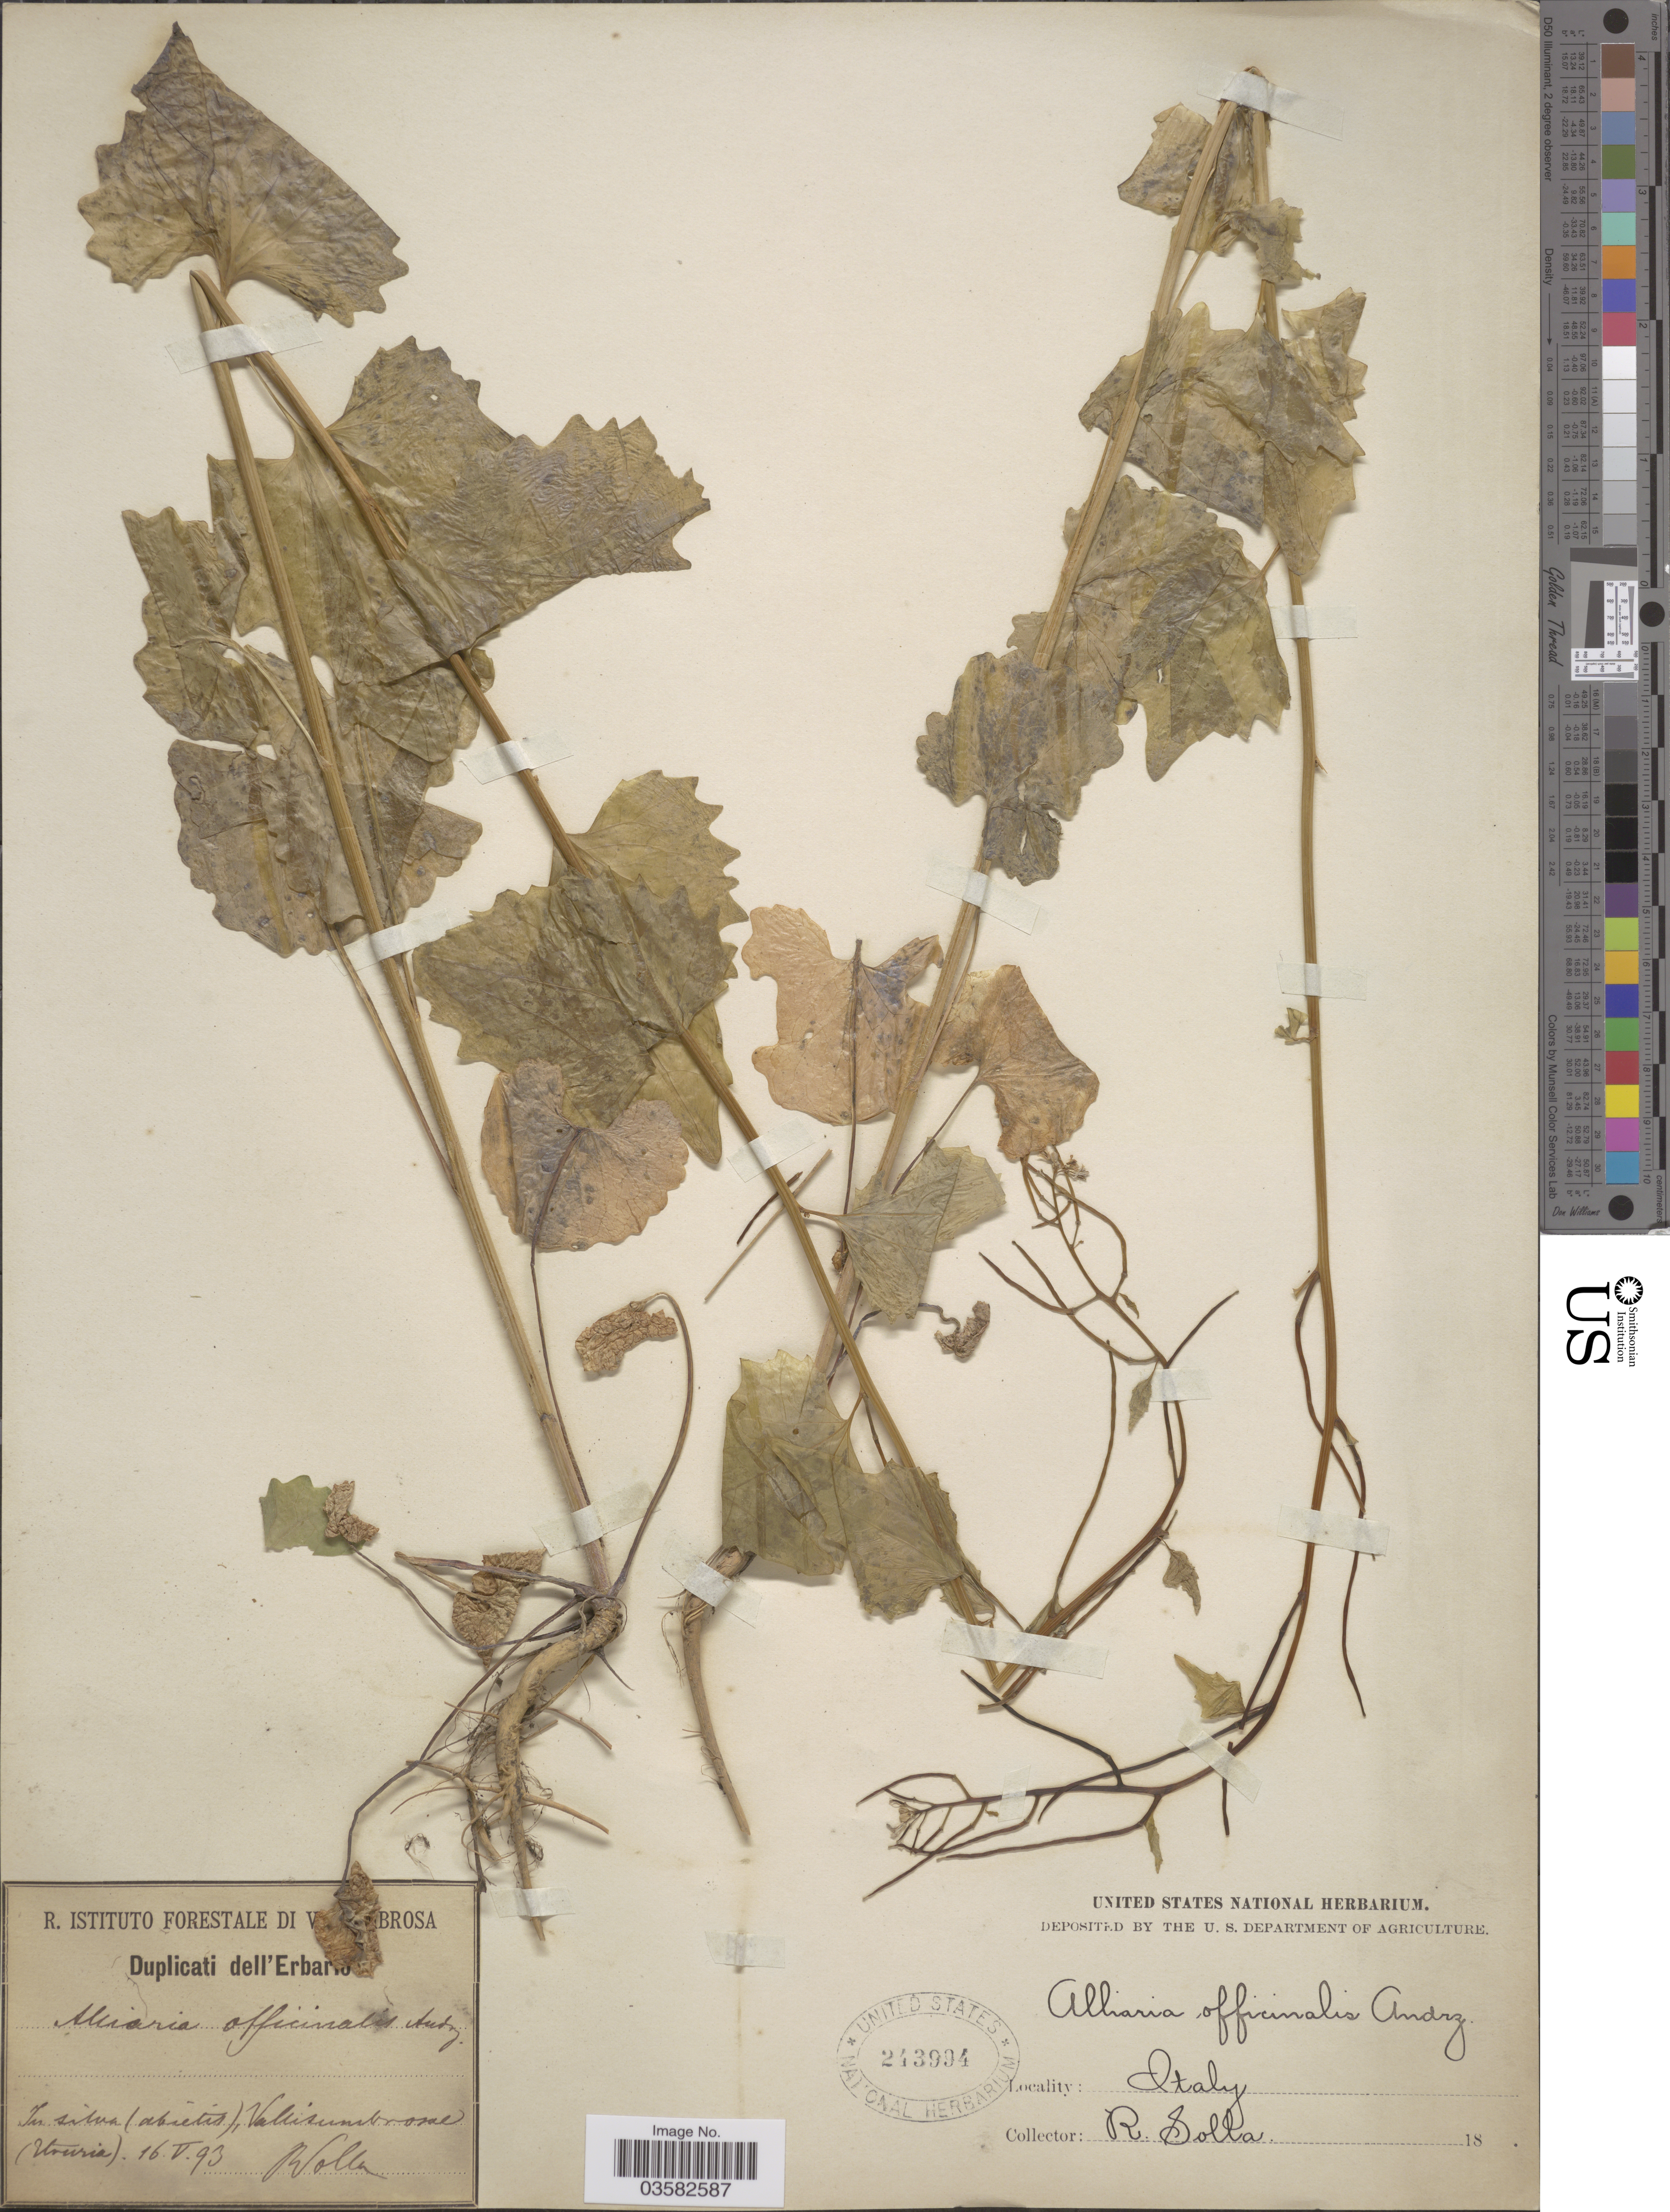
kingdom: Plantae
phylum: Tracheophyta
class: Magnoliopsida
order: Brassicales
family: Brassicaceae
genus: Alliaria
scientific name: Alliaria officinalis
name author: Andrz. ex DC.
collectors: R. Solla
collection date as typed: Transcribed d/m/y: 16/5/93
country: Italy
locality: In situa (abietis), Vallisumbrome (Etruria). [interpreted]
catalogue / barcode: US 243994